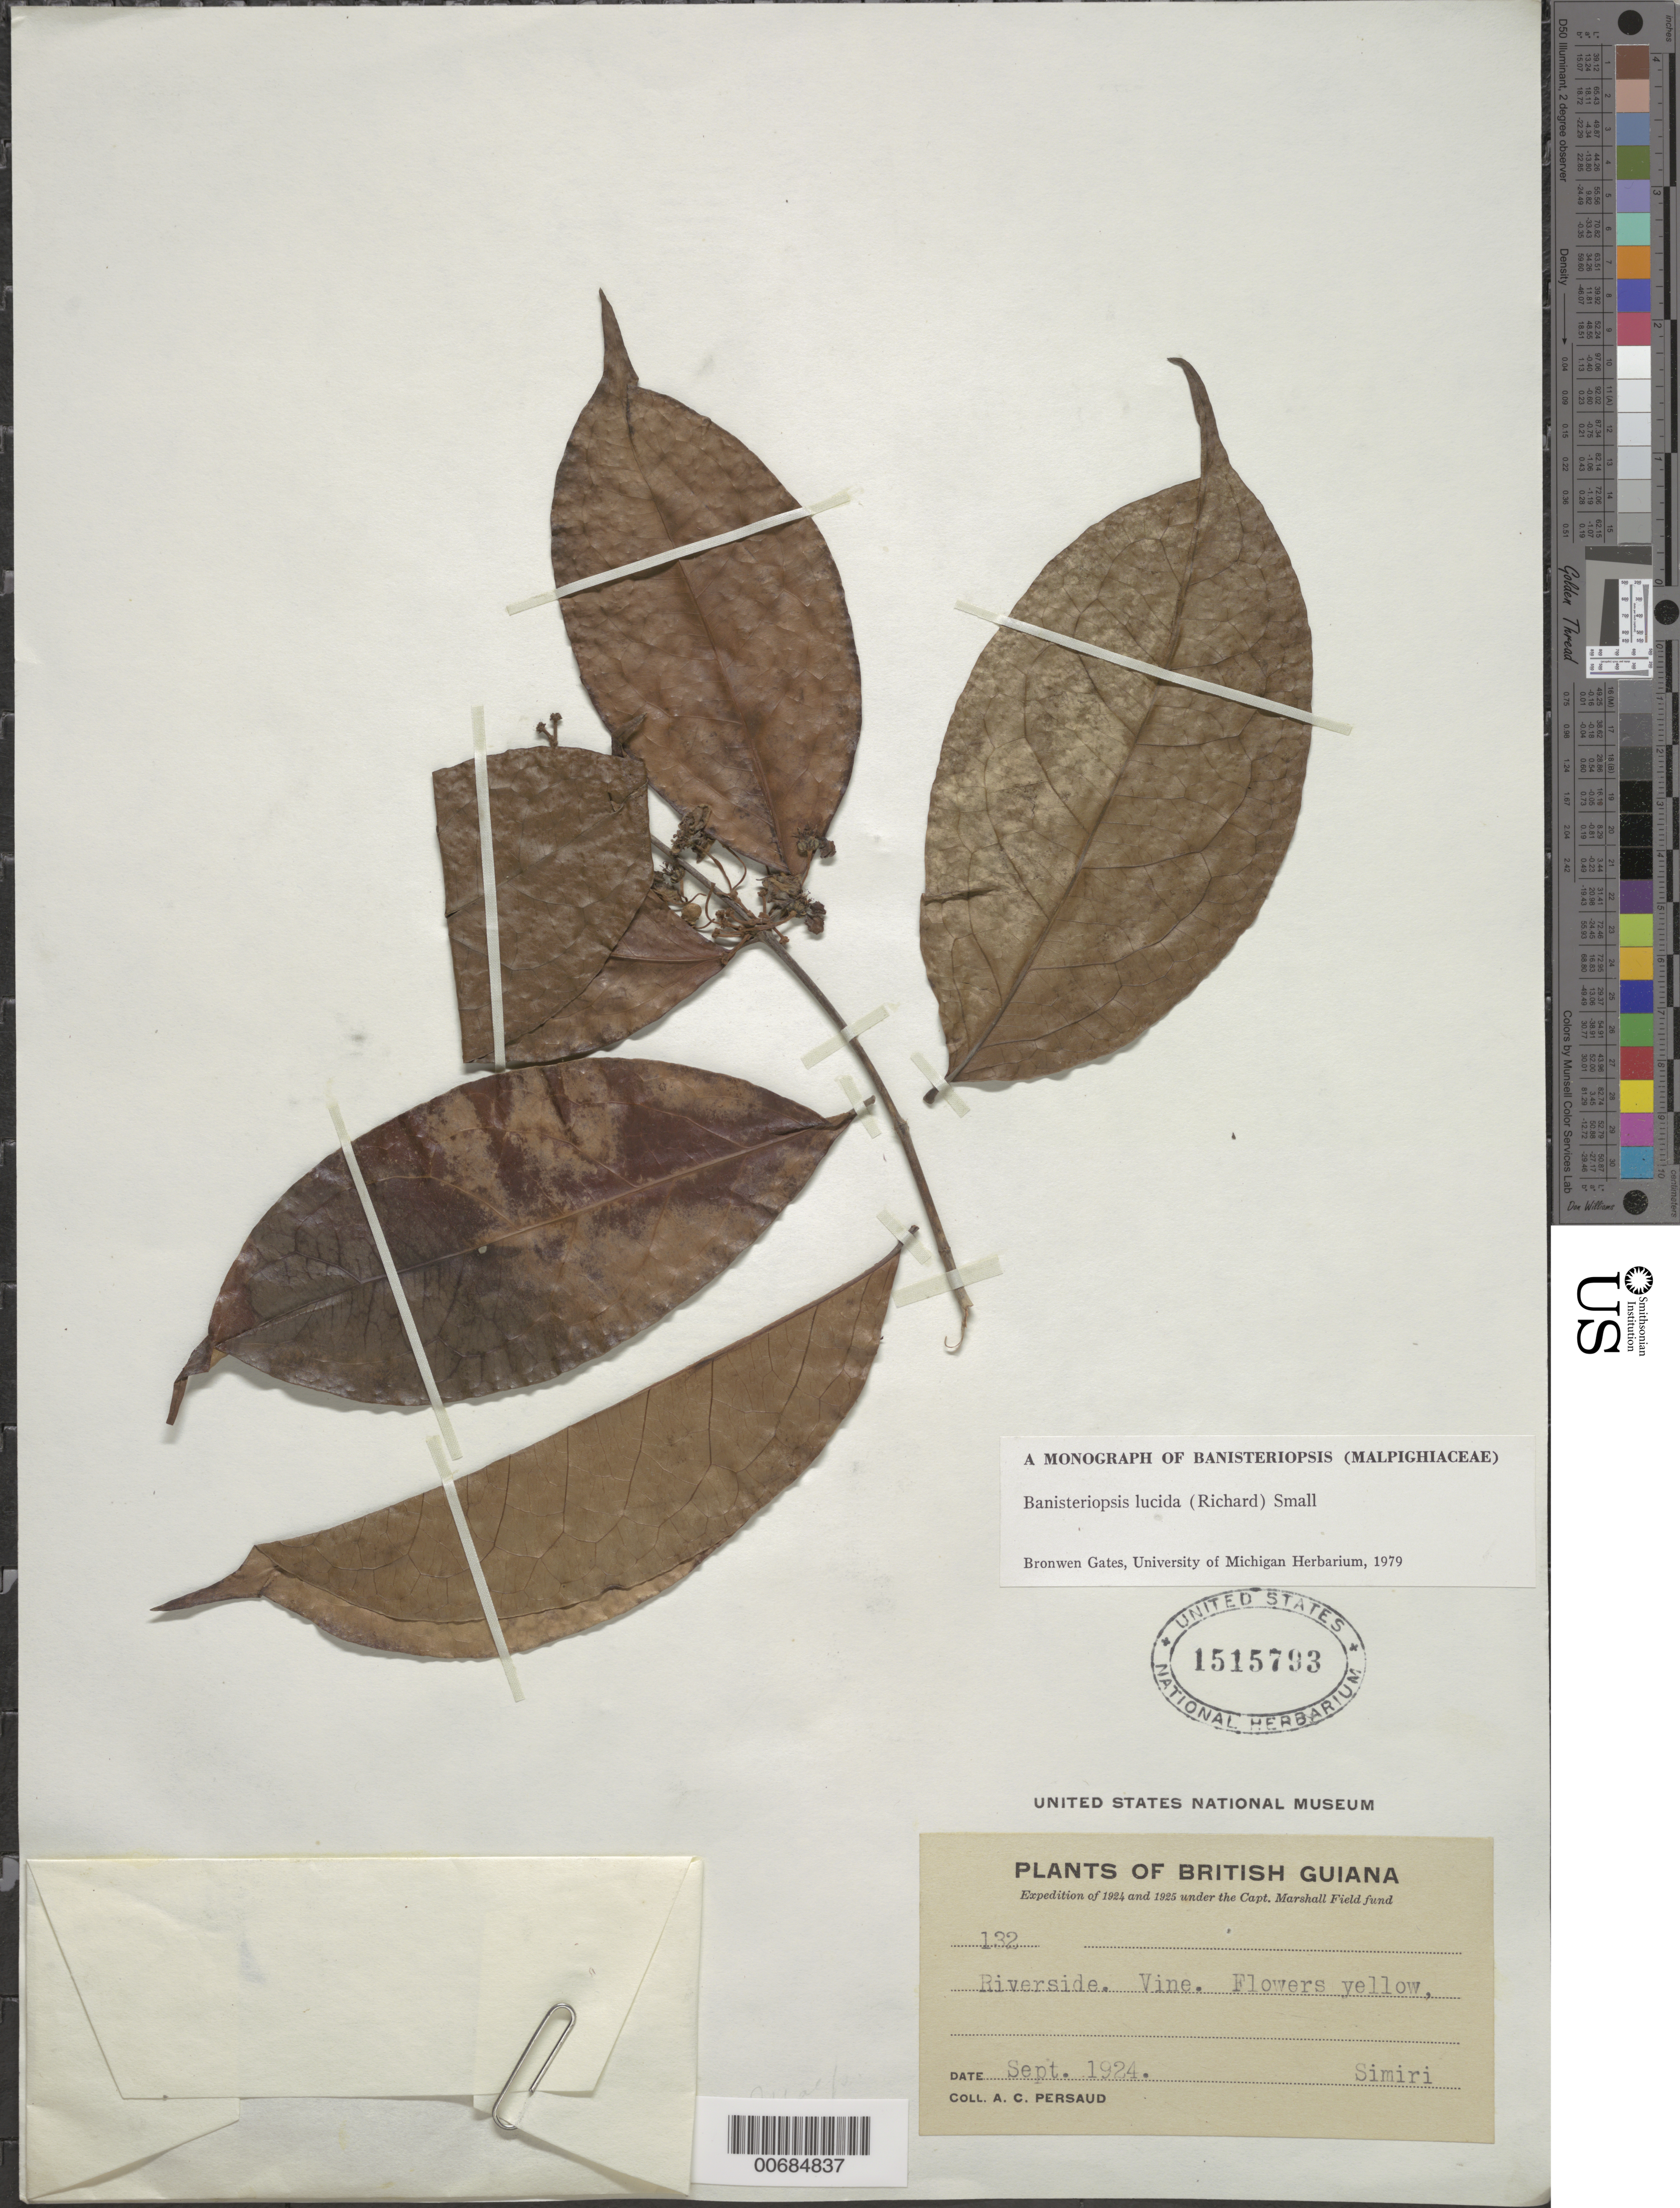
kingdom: Plantae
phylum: Tracheophyta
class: Magnoliopsida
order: Malpighiales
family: Malpighiaceae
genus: Banisteriopsis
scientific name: Banisteriopsis lucida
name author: (Rich.) Small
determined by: Gates, B.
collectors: A. Persaud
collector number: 132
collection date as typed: Sep-24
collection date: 1924-09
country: Guyana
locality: Simiri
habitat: Riverside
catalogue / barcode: US 1515793